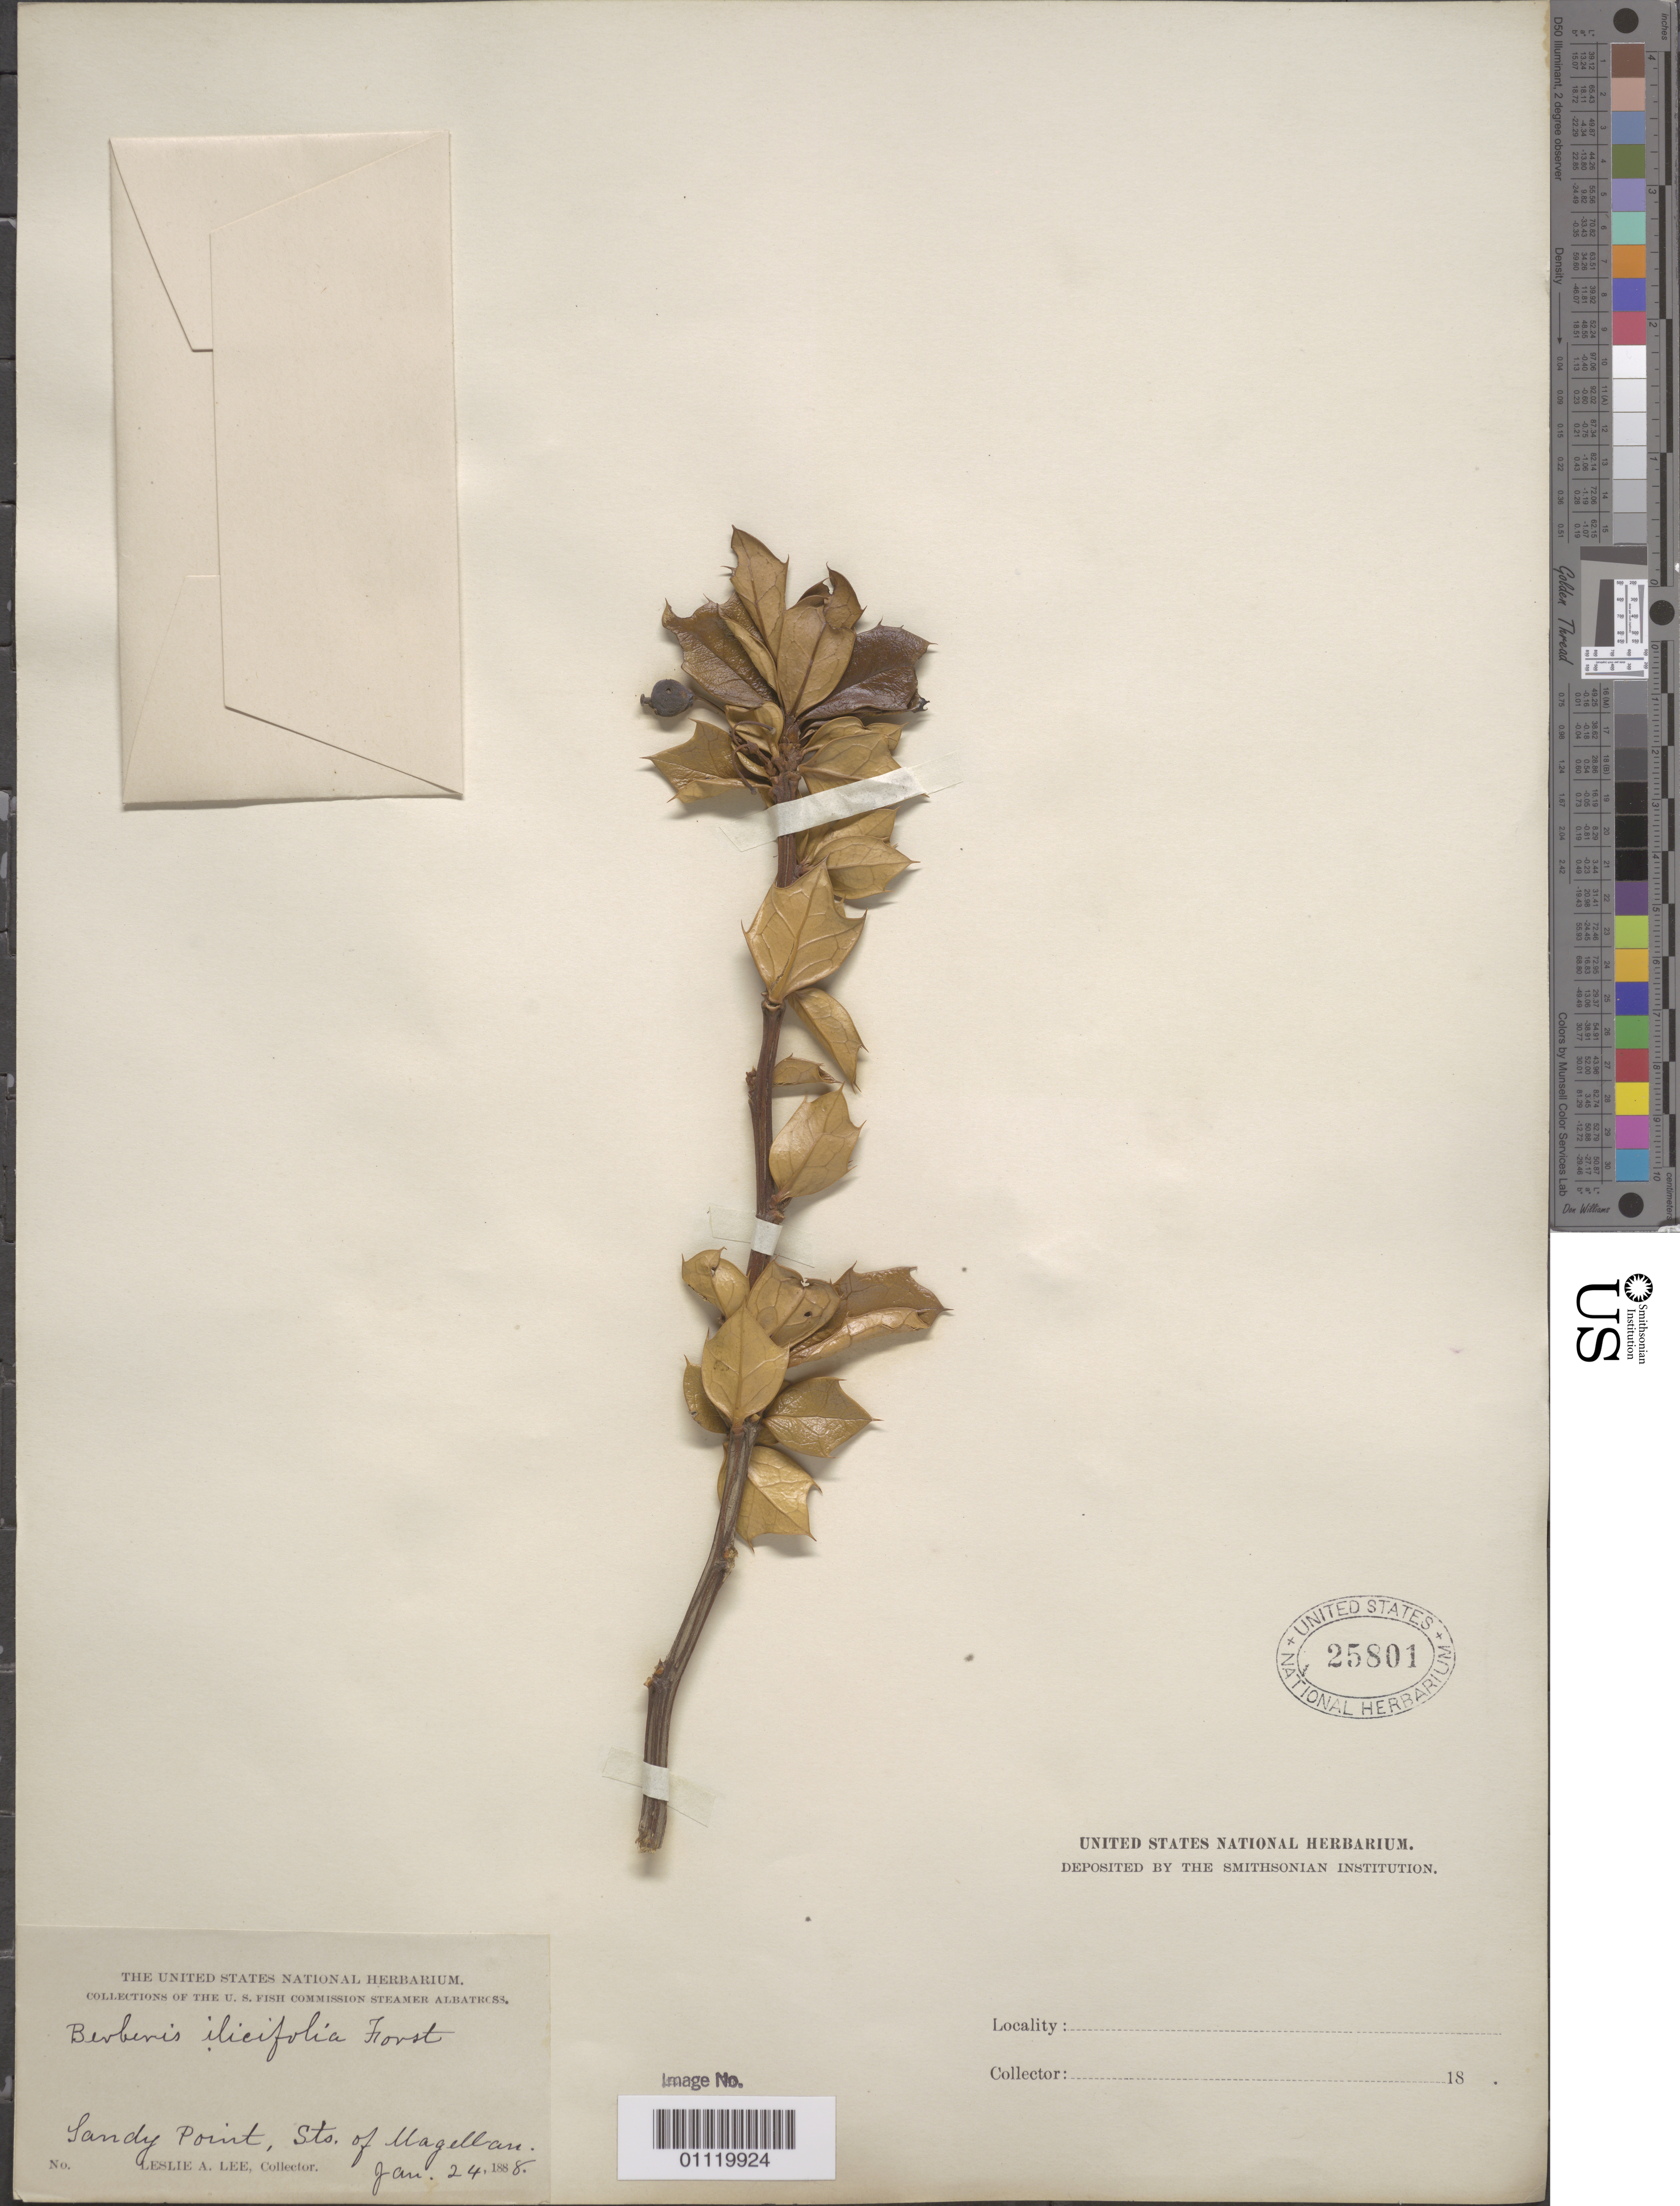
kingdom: Plantae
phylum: Tracheophyta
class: Magnoliopsida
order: Ranunculales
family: Berberidaceae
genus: Berberis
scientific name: Berberis ilicifolia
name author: L. f.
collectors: L. Lee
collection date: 1888-01-24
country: Chile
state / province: Magallanes y de la Antártica Chilena (XII)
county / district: Magallanes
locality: Sandy Point, Straits of Magellan.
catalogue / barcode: US 25801